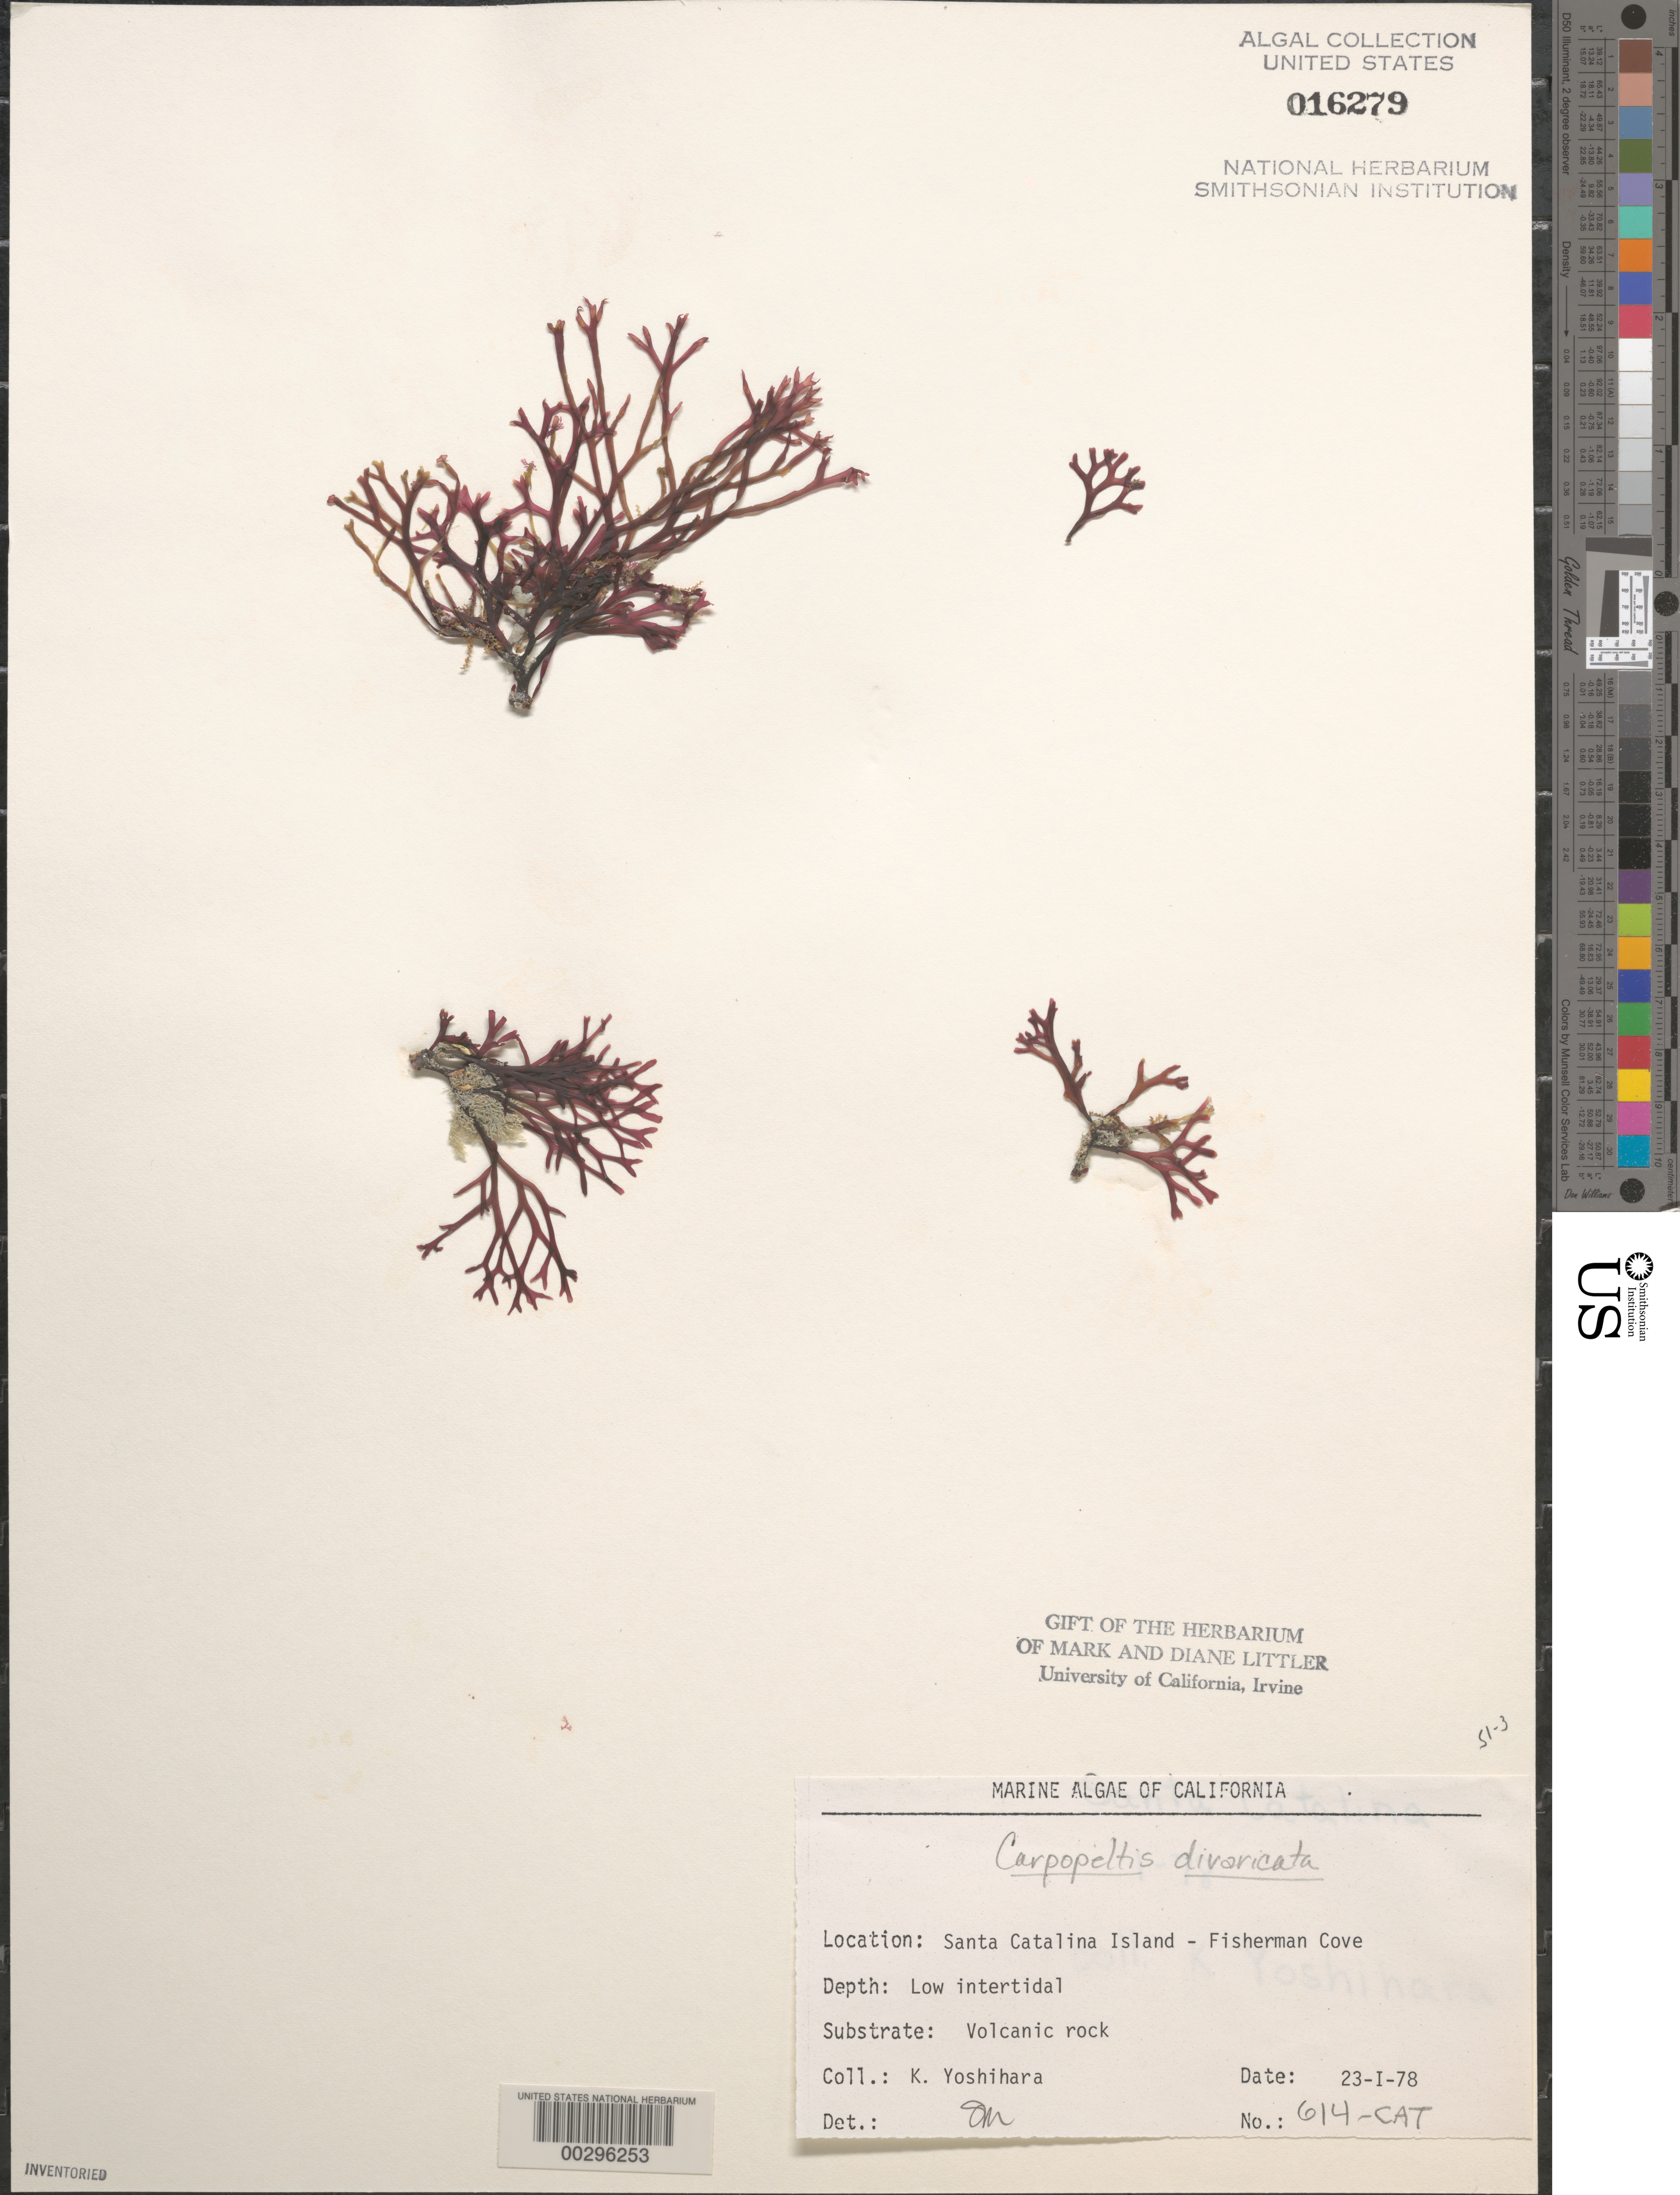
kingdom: Plantae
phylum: Rhodophyta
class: Florideophyceae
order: Halymeniales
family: Halymeniaceae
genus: Grateloupia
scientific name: Grateloupia chiangii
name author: S. Kawaguchi & H.W. Wang in H.W. Wang et al.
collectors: K. Yoshihara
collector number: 614-cat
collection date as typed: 23 Jan 1978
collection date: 1978-01-23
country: United States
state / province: California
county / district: Los Angeles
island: Santa Catalina Island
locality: Fishermen Cove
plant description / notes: BLM-SOCALBIGHT Rocky Intertidal Survey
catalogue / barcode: US 16279